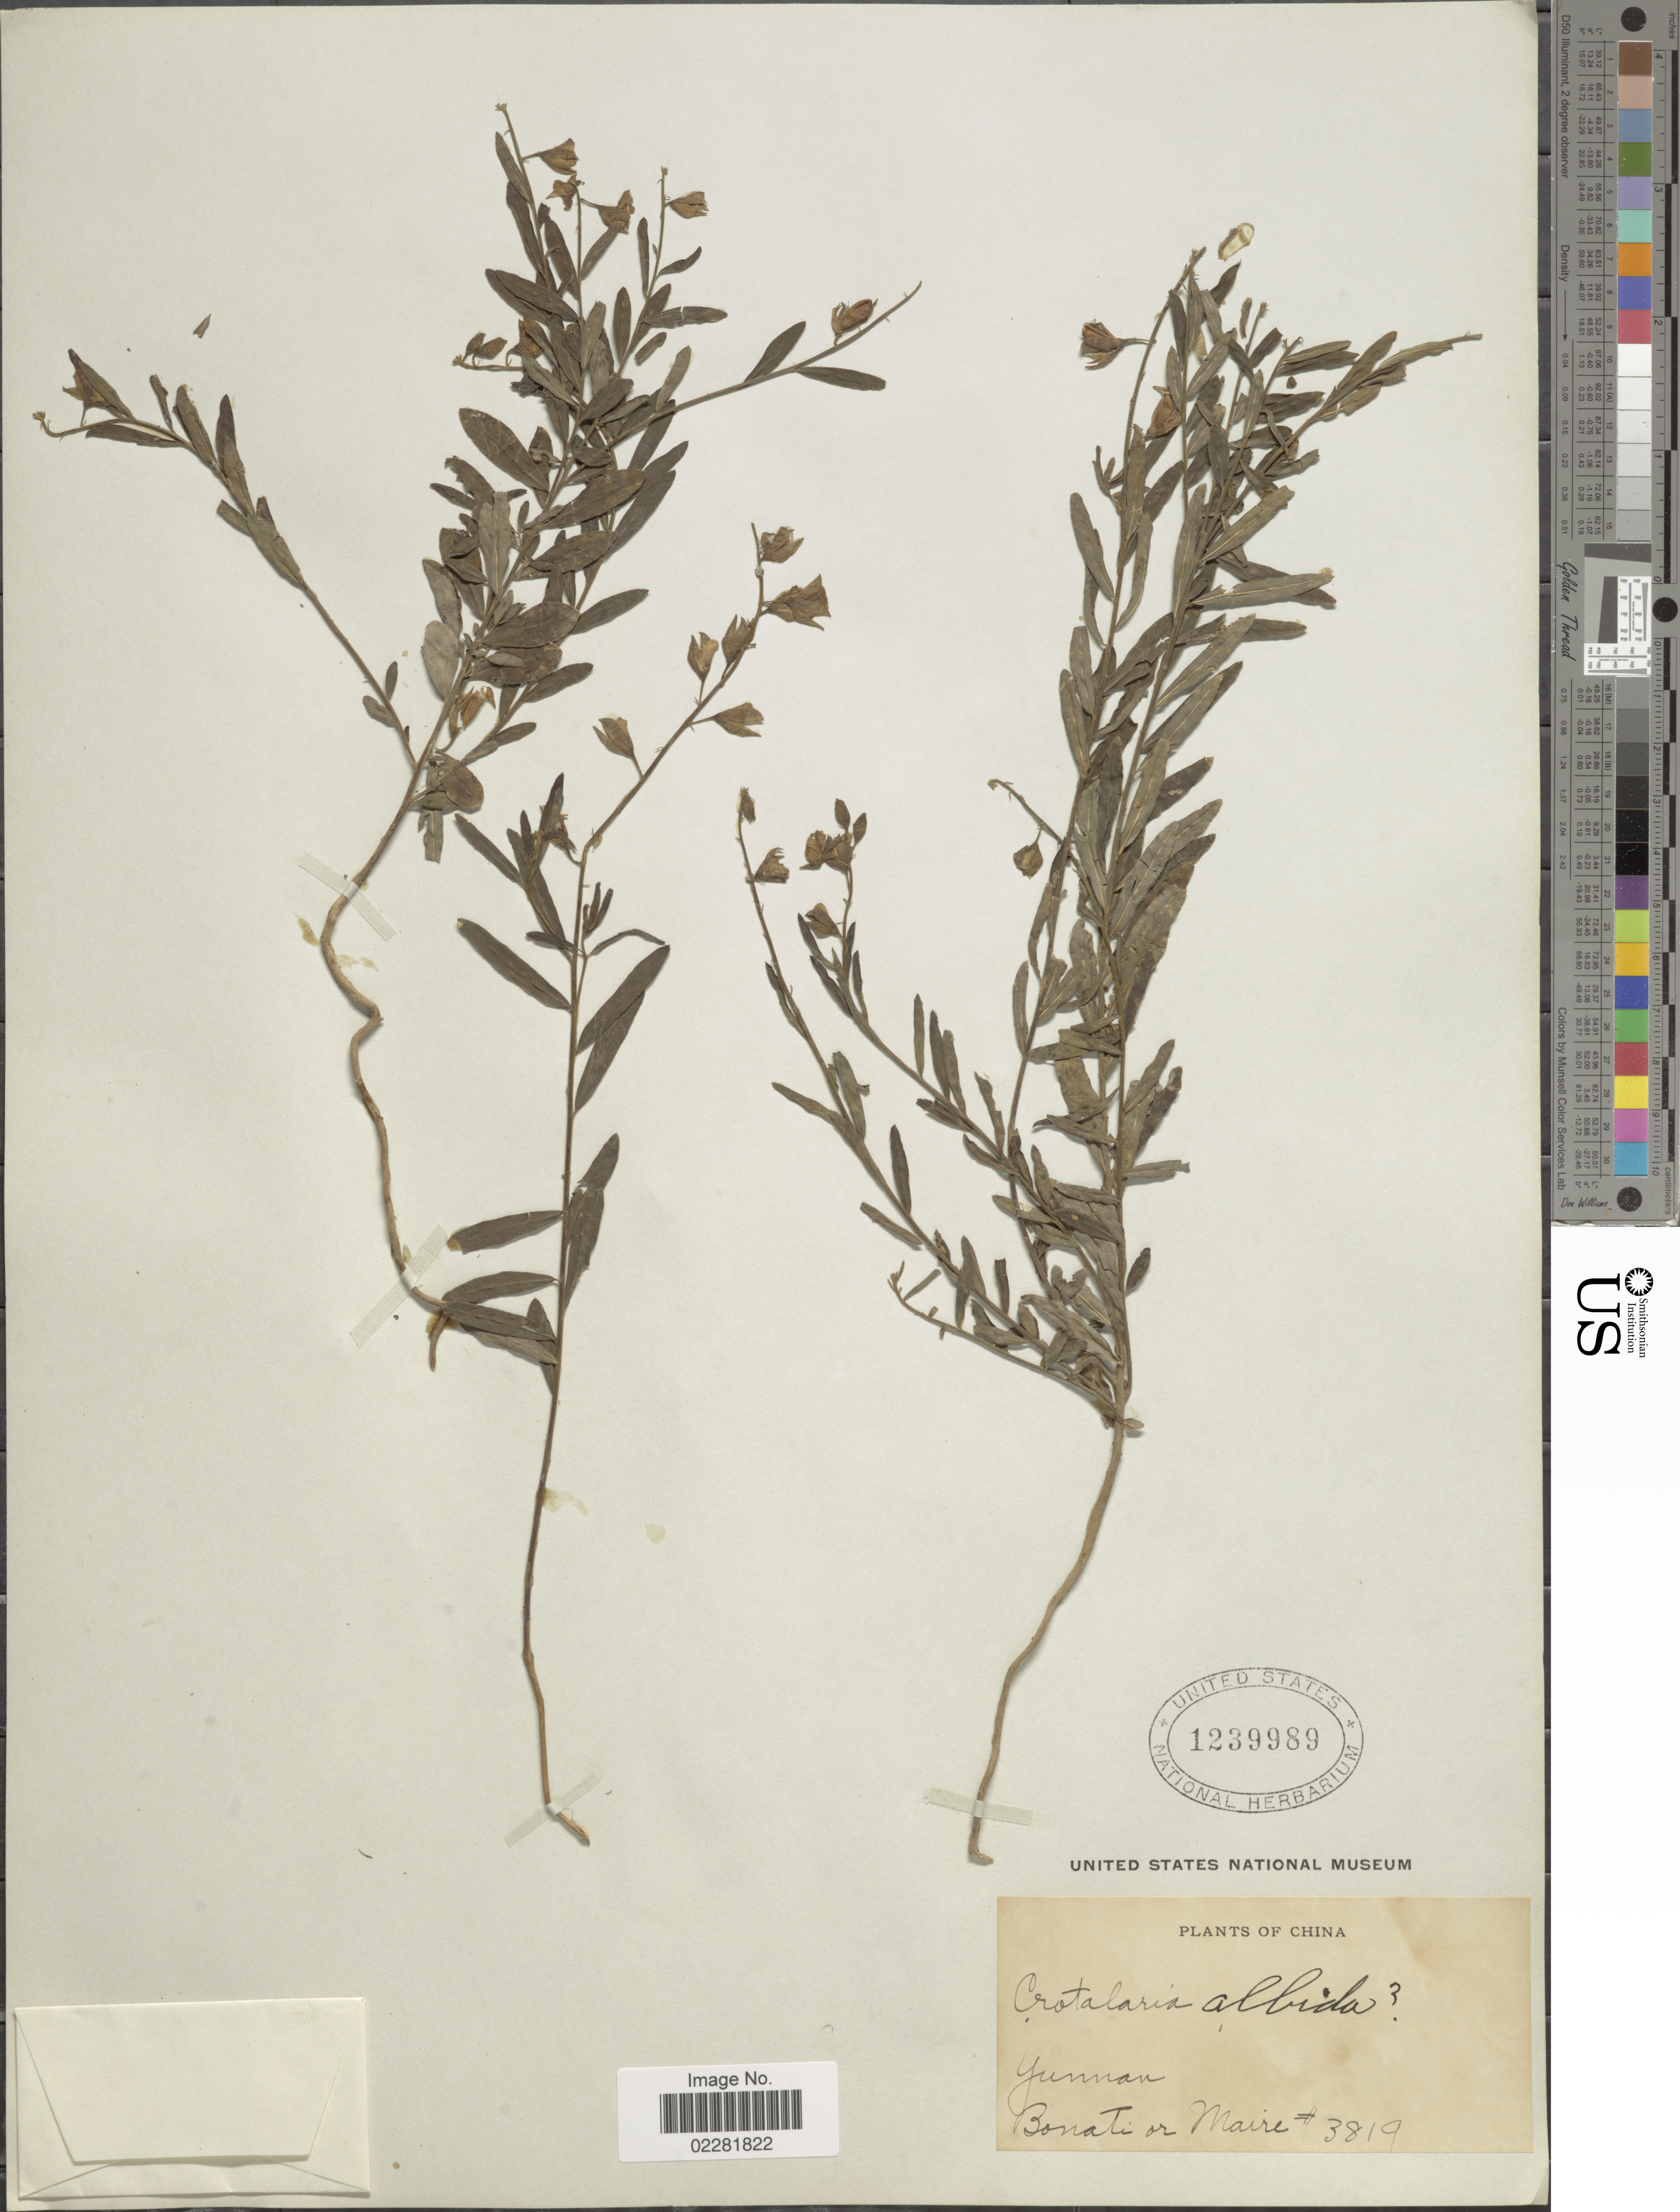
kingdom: Plantae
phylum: Tracheophyta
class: Magnoliopsida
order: Fabales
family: Fabaceae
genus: Crotalaria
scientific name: Crotalaria albida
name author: B. Heyne ex Roth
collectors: -. Bonati & Maire, --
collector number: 3819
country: China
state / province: Yunnan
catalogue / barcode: US 1239989